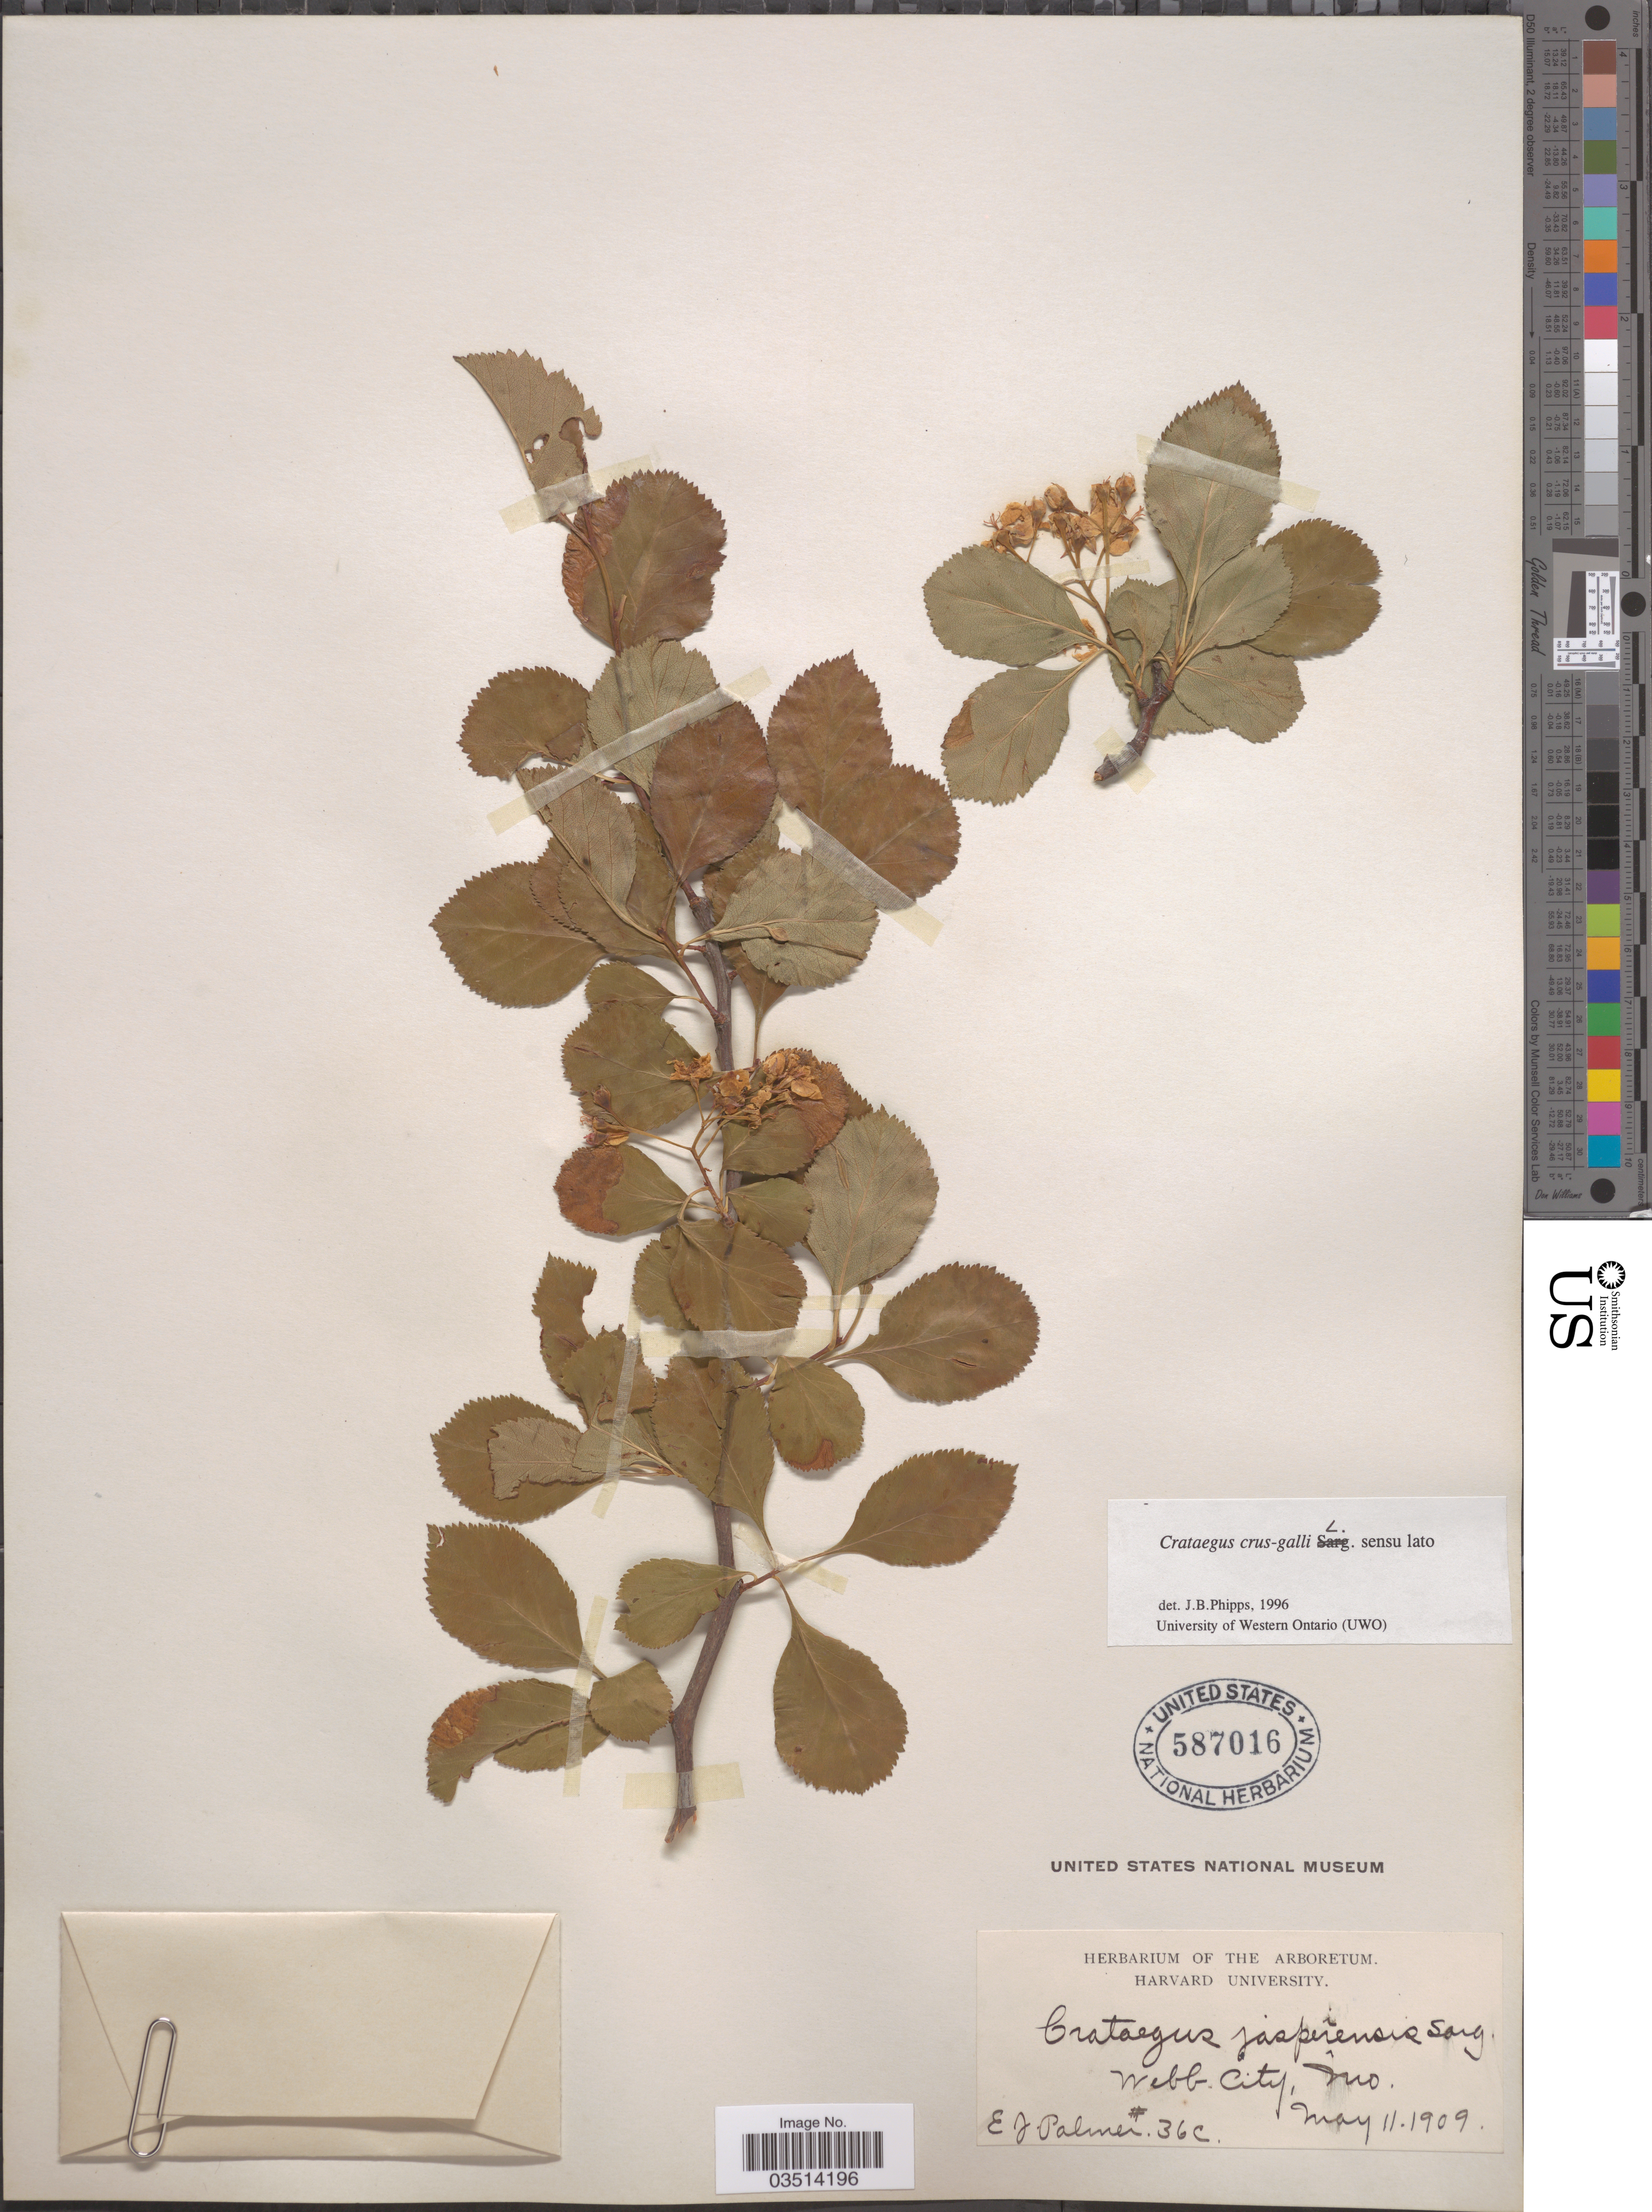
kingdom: Plantae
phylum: Tracheophyta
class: Magnoliopsida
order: Rosales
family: Rosaceae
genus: Crataegus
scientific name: Crataegus crus-galli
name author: L.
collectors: E. J. Palmer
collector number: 36C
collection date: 1909-05-11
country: United States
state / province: Missouri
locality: Webb City.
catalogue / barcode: US 587016